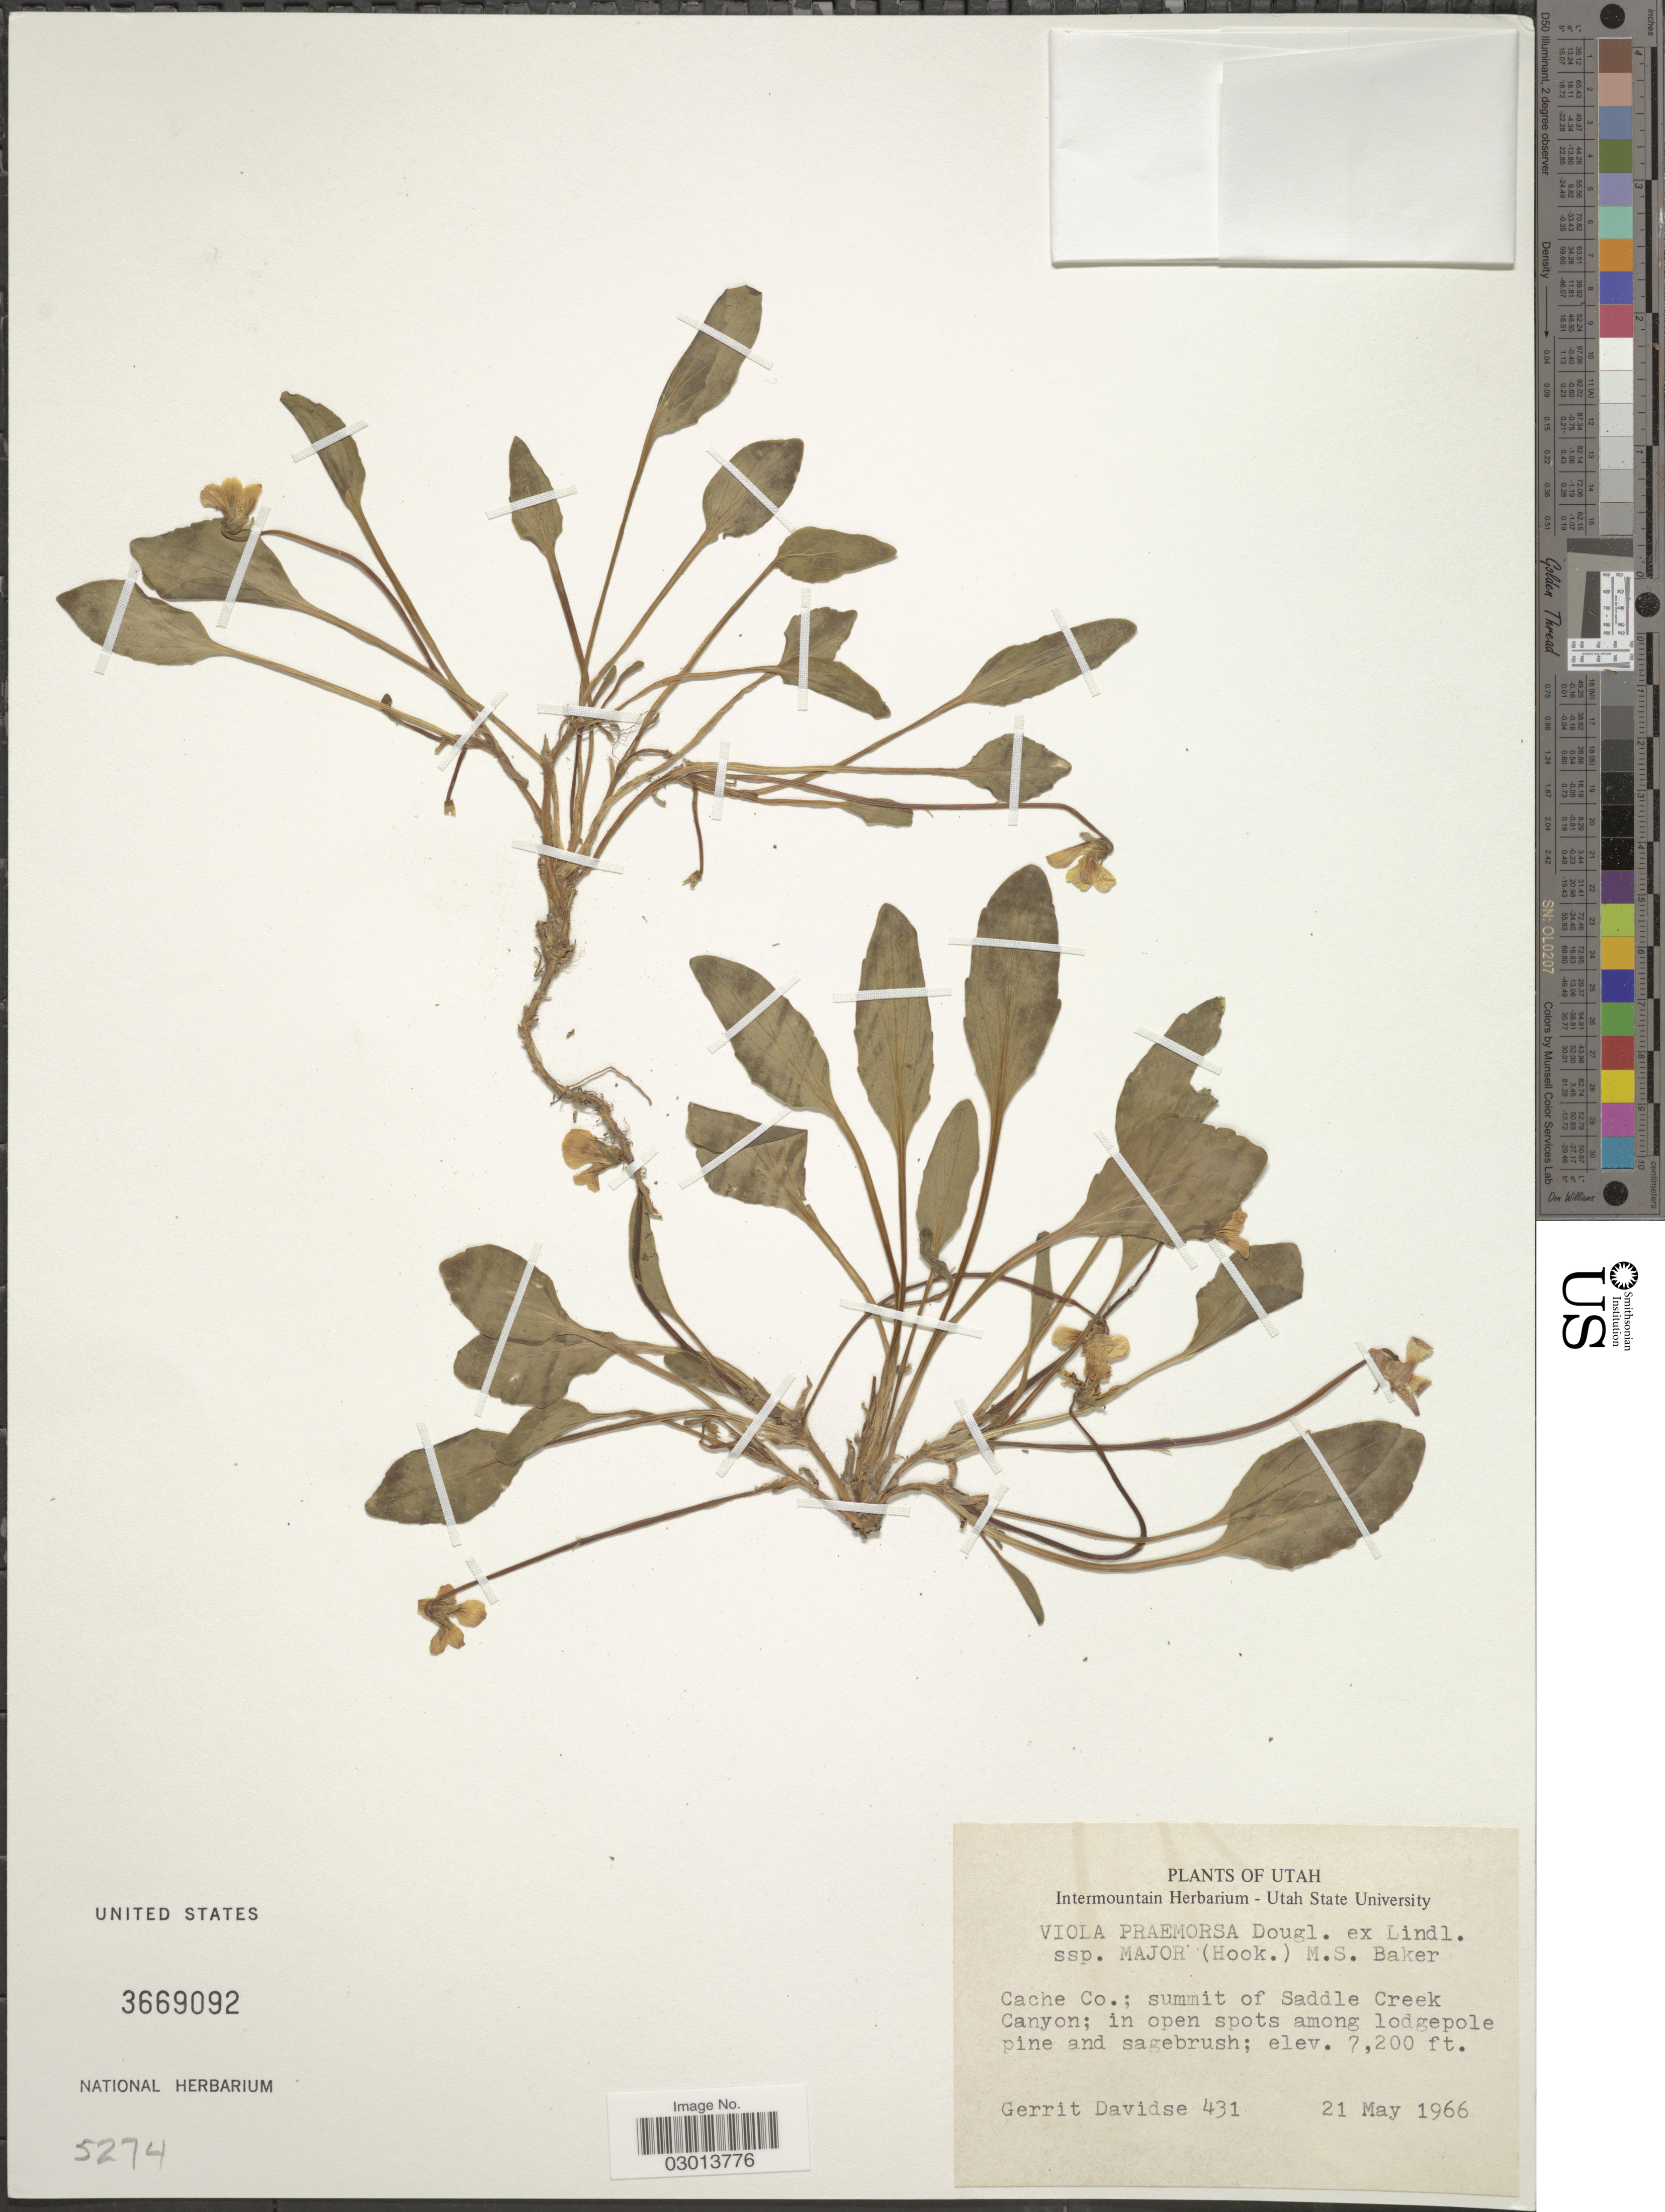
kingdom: Plantae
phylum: Tracheophyta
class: Magnoliopsida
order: Malpighiales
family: Violaceae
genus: Viola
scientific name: Viola praemorsa subsp. major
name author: (Hook.) M.S. Baker & Clausen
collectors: G. Davidse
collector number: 431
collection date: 1966-05-21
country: United States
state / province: Utah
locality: Cache Co.; summit of Saddle Creek Canyon.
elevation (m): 2195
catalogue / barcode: US 3669092